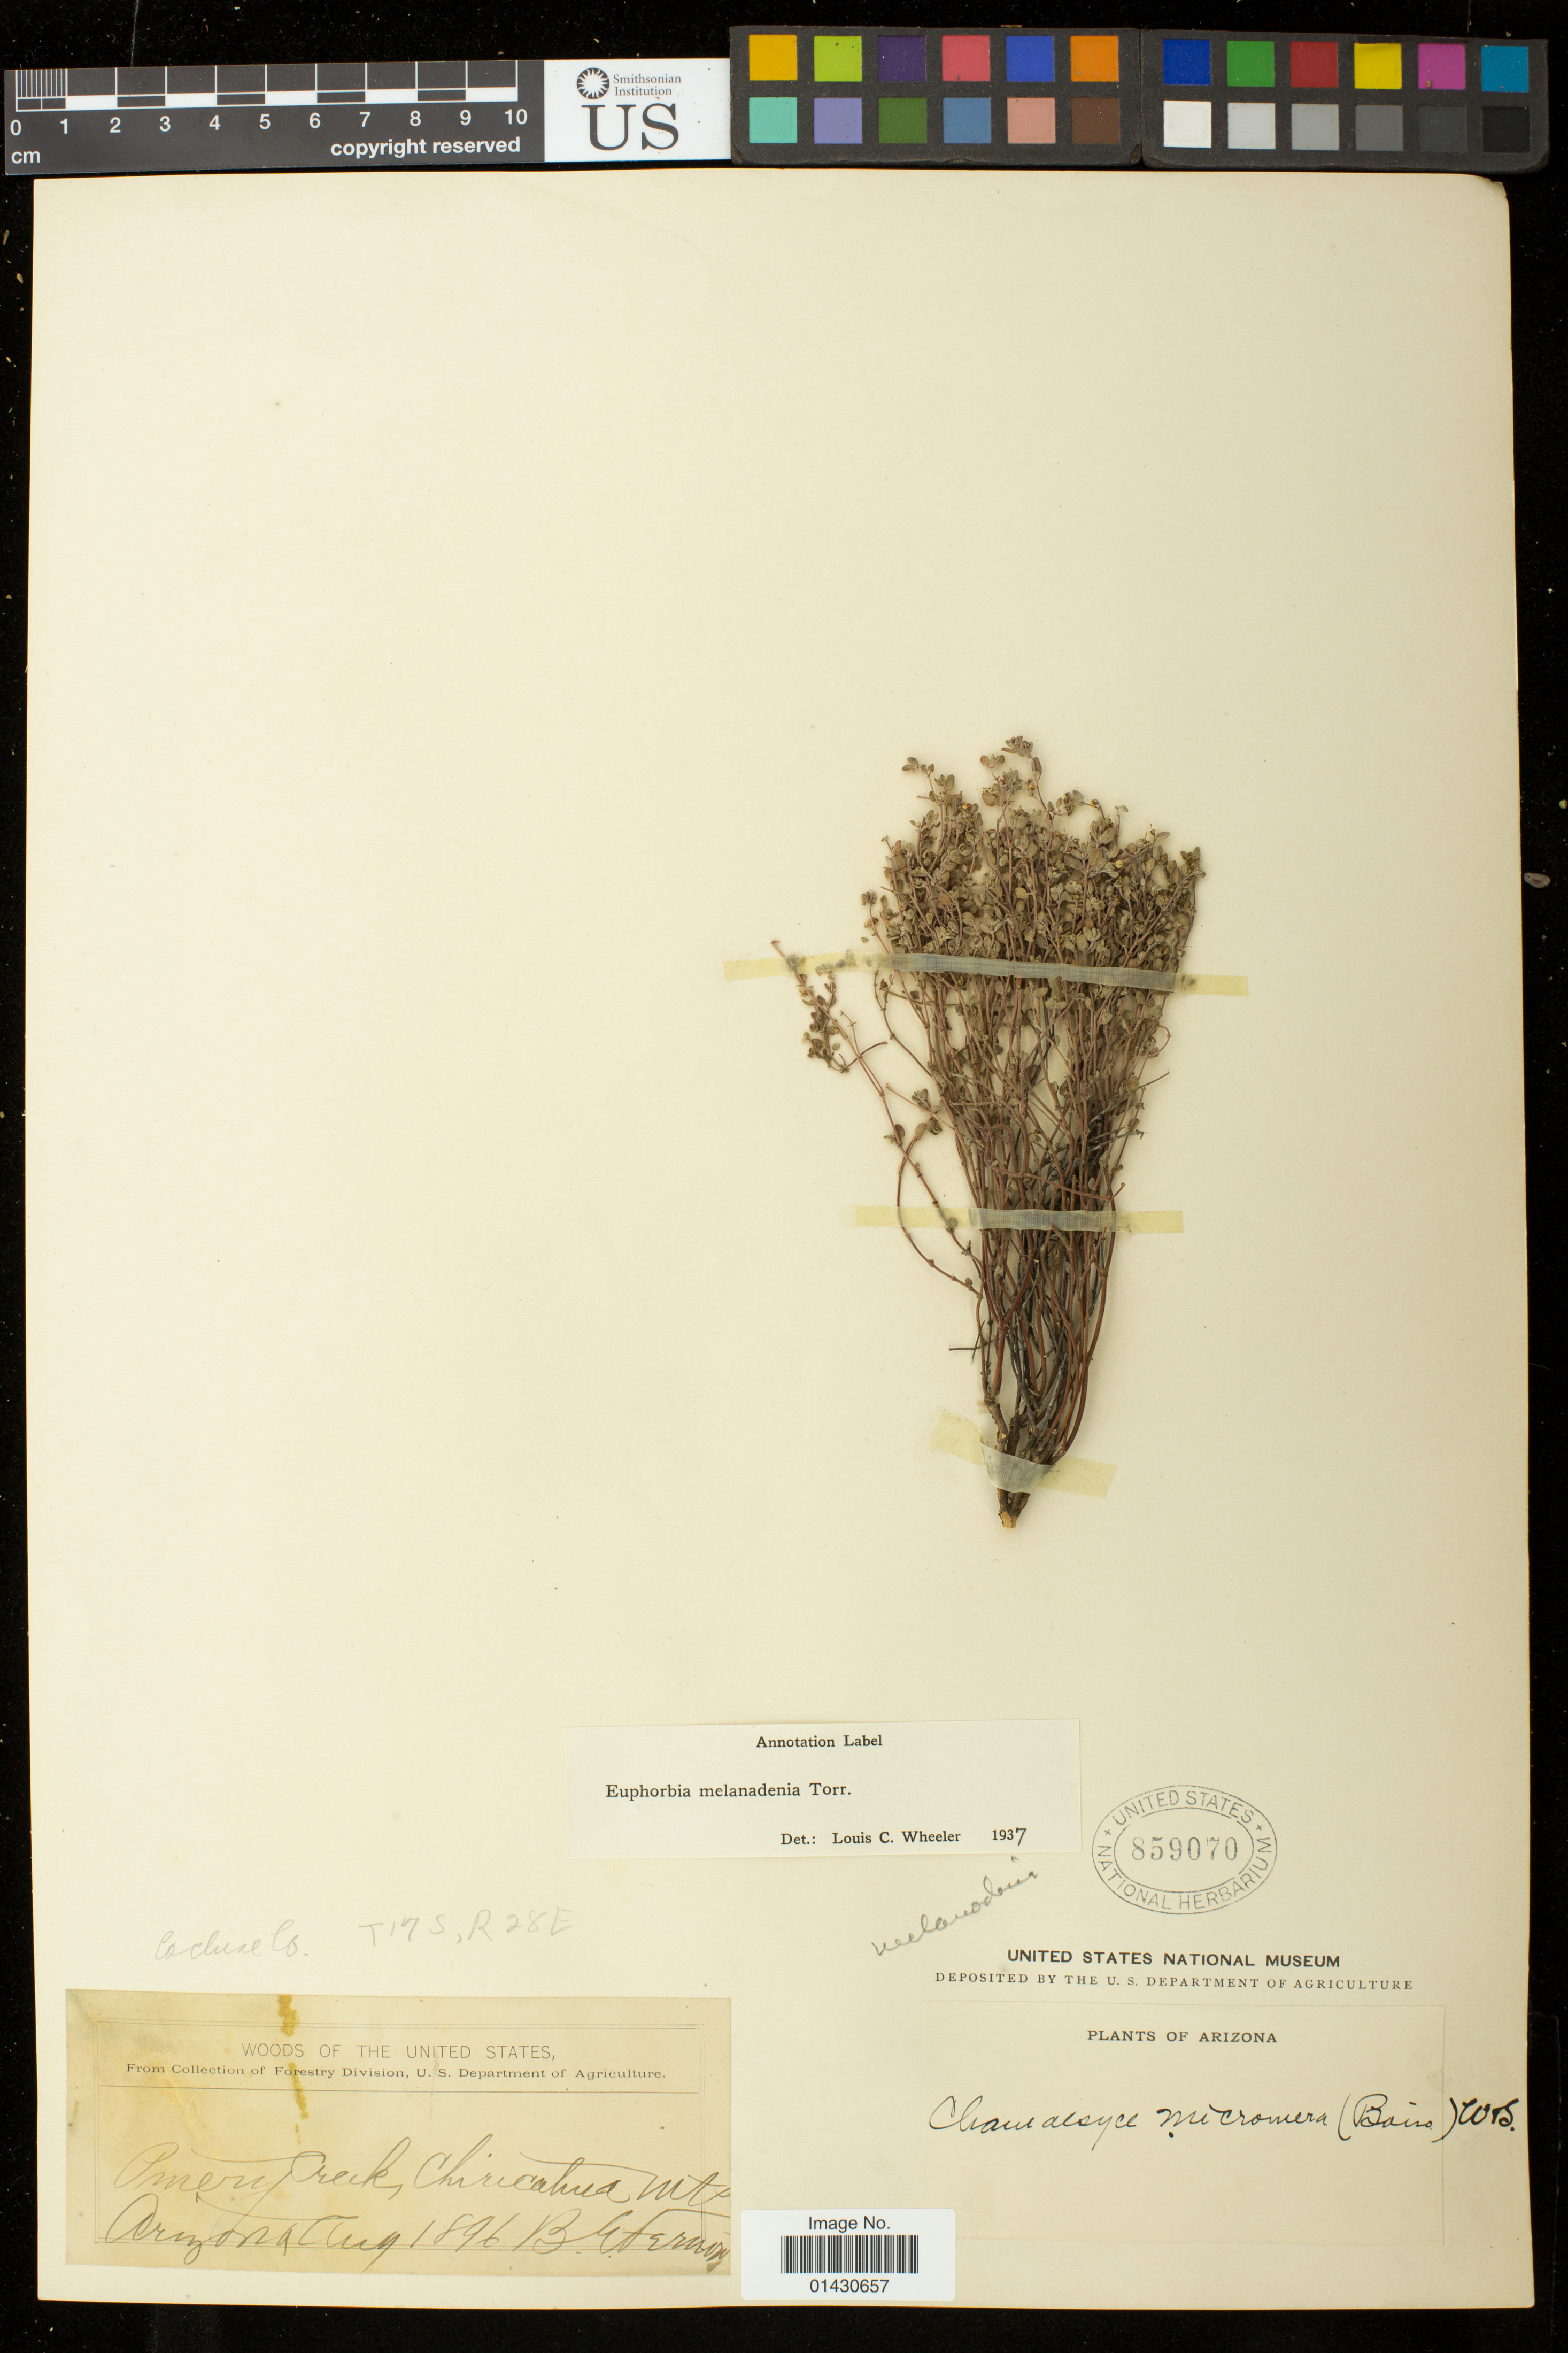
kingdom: Plantae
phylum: Tracheophyta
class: Magnoliopsida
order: Malpighiales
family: Euphorbiaceae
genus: Euphorbia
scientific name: Euphorbia melanadenia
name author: Torr.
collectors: B. Fernow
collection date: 1896-08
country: United States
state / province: Arizona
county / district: Cochise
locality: Pinery Creek, Chiricahua Mts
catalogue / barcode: US 859070